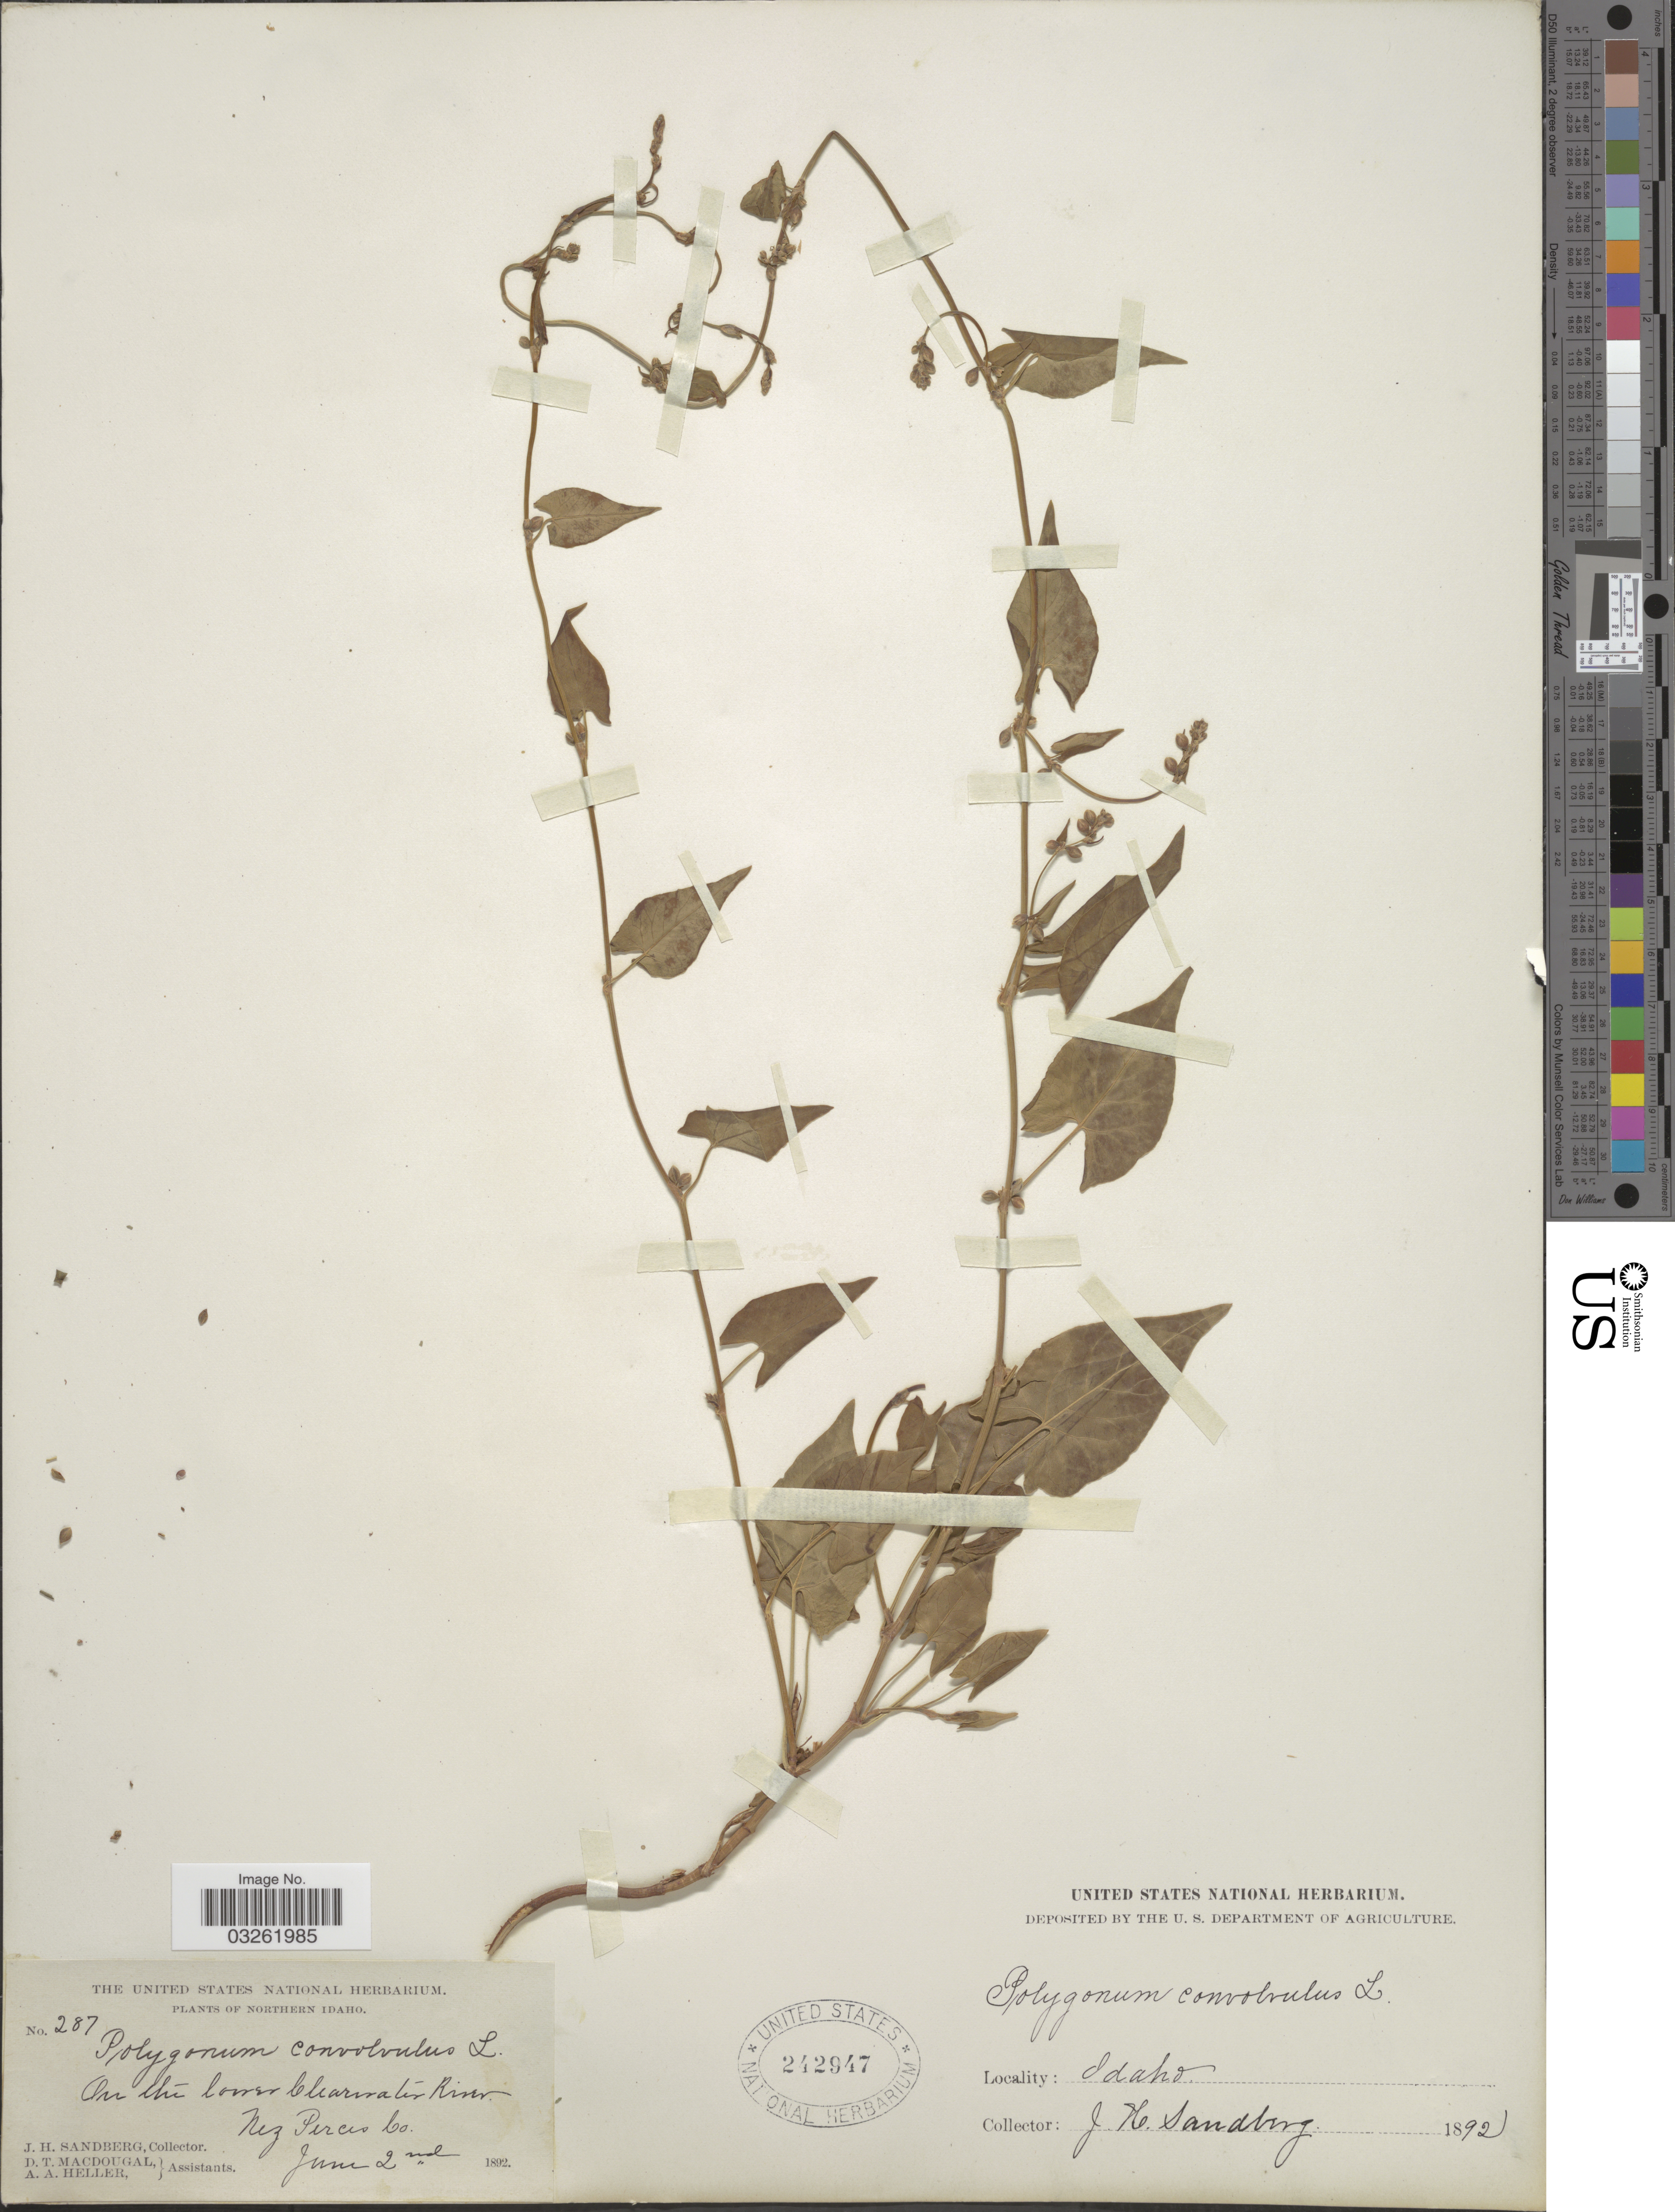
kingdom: Plantae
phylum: Tracheophyta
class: Magnoliopsida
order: Caryophyllales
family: Polygonaceae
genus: Fallopia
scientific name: Fallopia convolvulus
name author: (L.) Á. Löve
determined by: Strong, M. T., (US), Smithsonian Institution - National Museum of Natural History (UNITED STATES)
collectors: J. H. Sandberg, D. T. MacDougal & A. A. Heller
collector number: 287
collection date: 1892-06-02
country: United States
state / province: Idaho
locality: Southern Idaho. On the lower Clearwater River. Nez Perces Co.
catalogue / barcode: US 242947